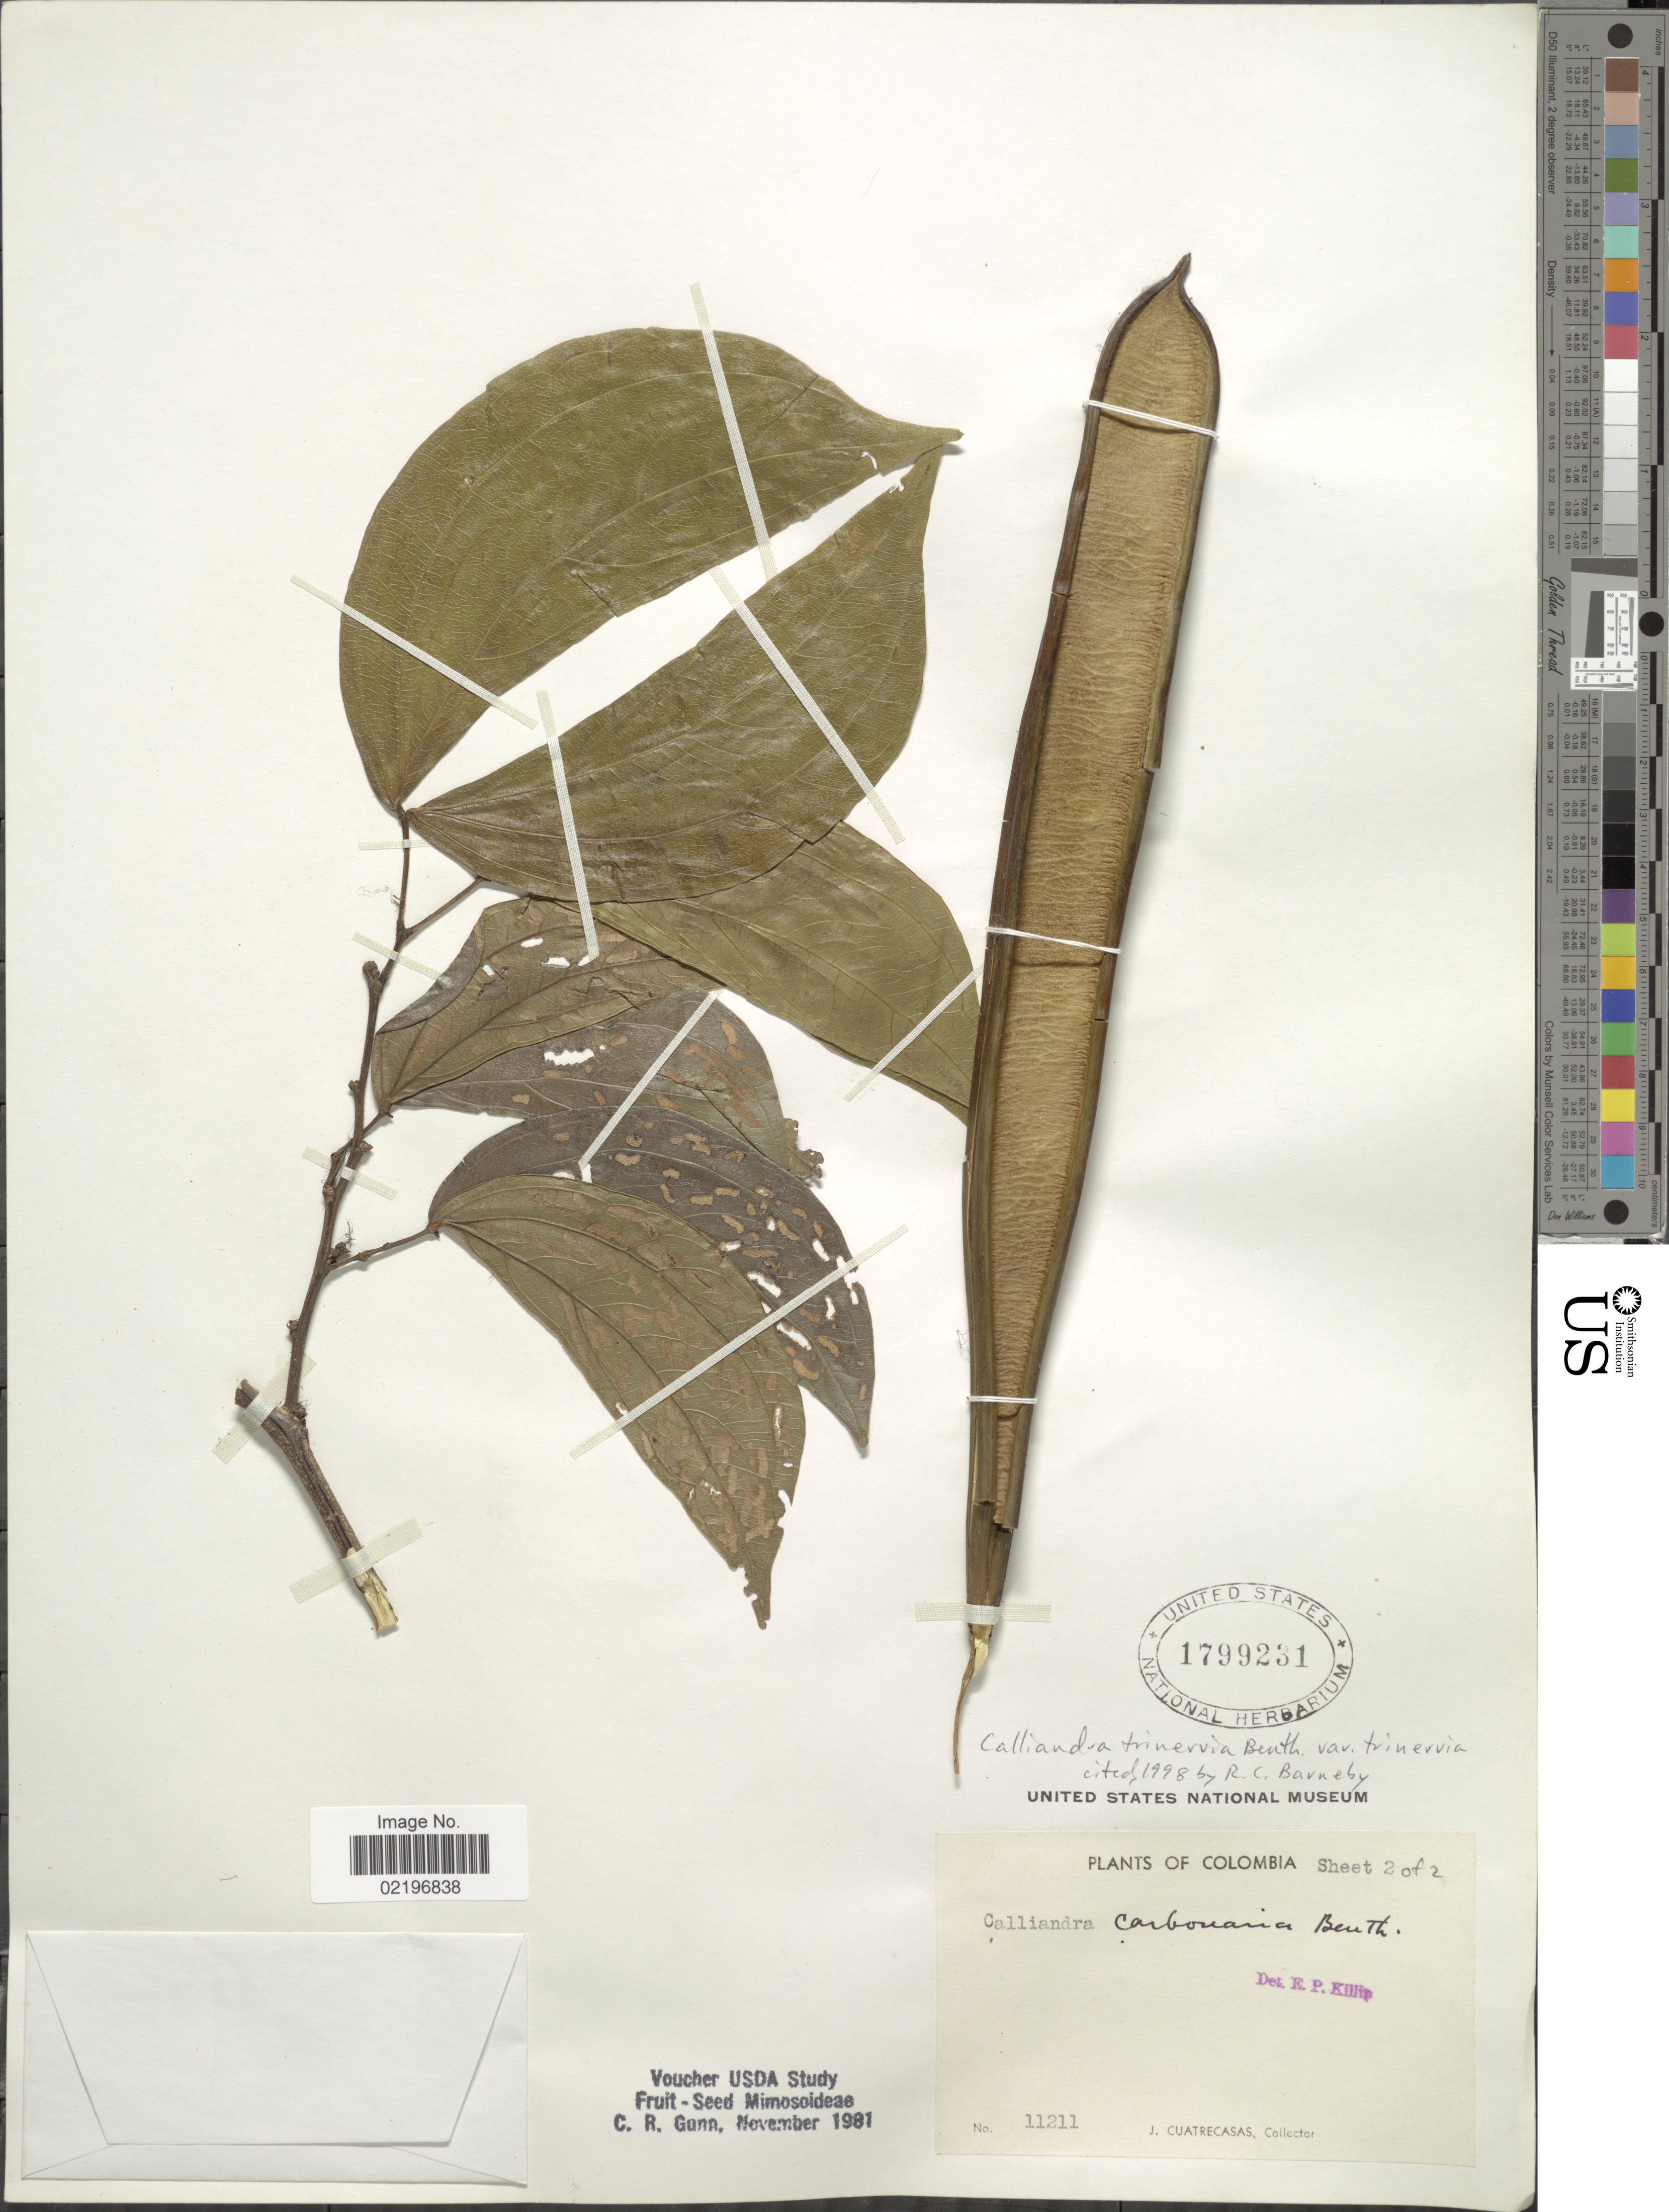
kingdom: Plantae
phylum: Tracheophyta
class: Magnoliopsida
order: Fabales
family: Fabaceae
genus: Calliandra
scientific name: Calliandra trinervia var. trinervia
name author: Benth.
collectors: J. Cuatrecasas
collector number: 11211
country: Colombia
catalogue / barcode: US 1799231